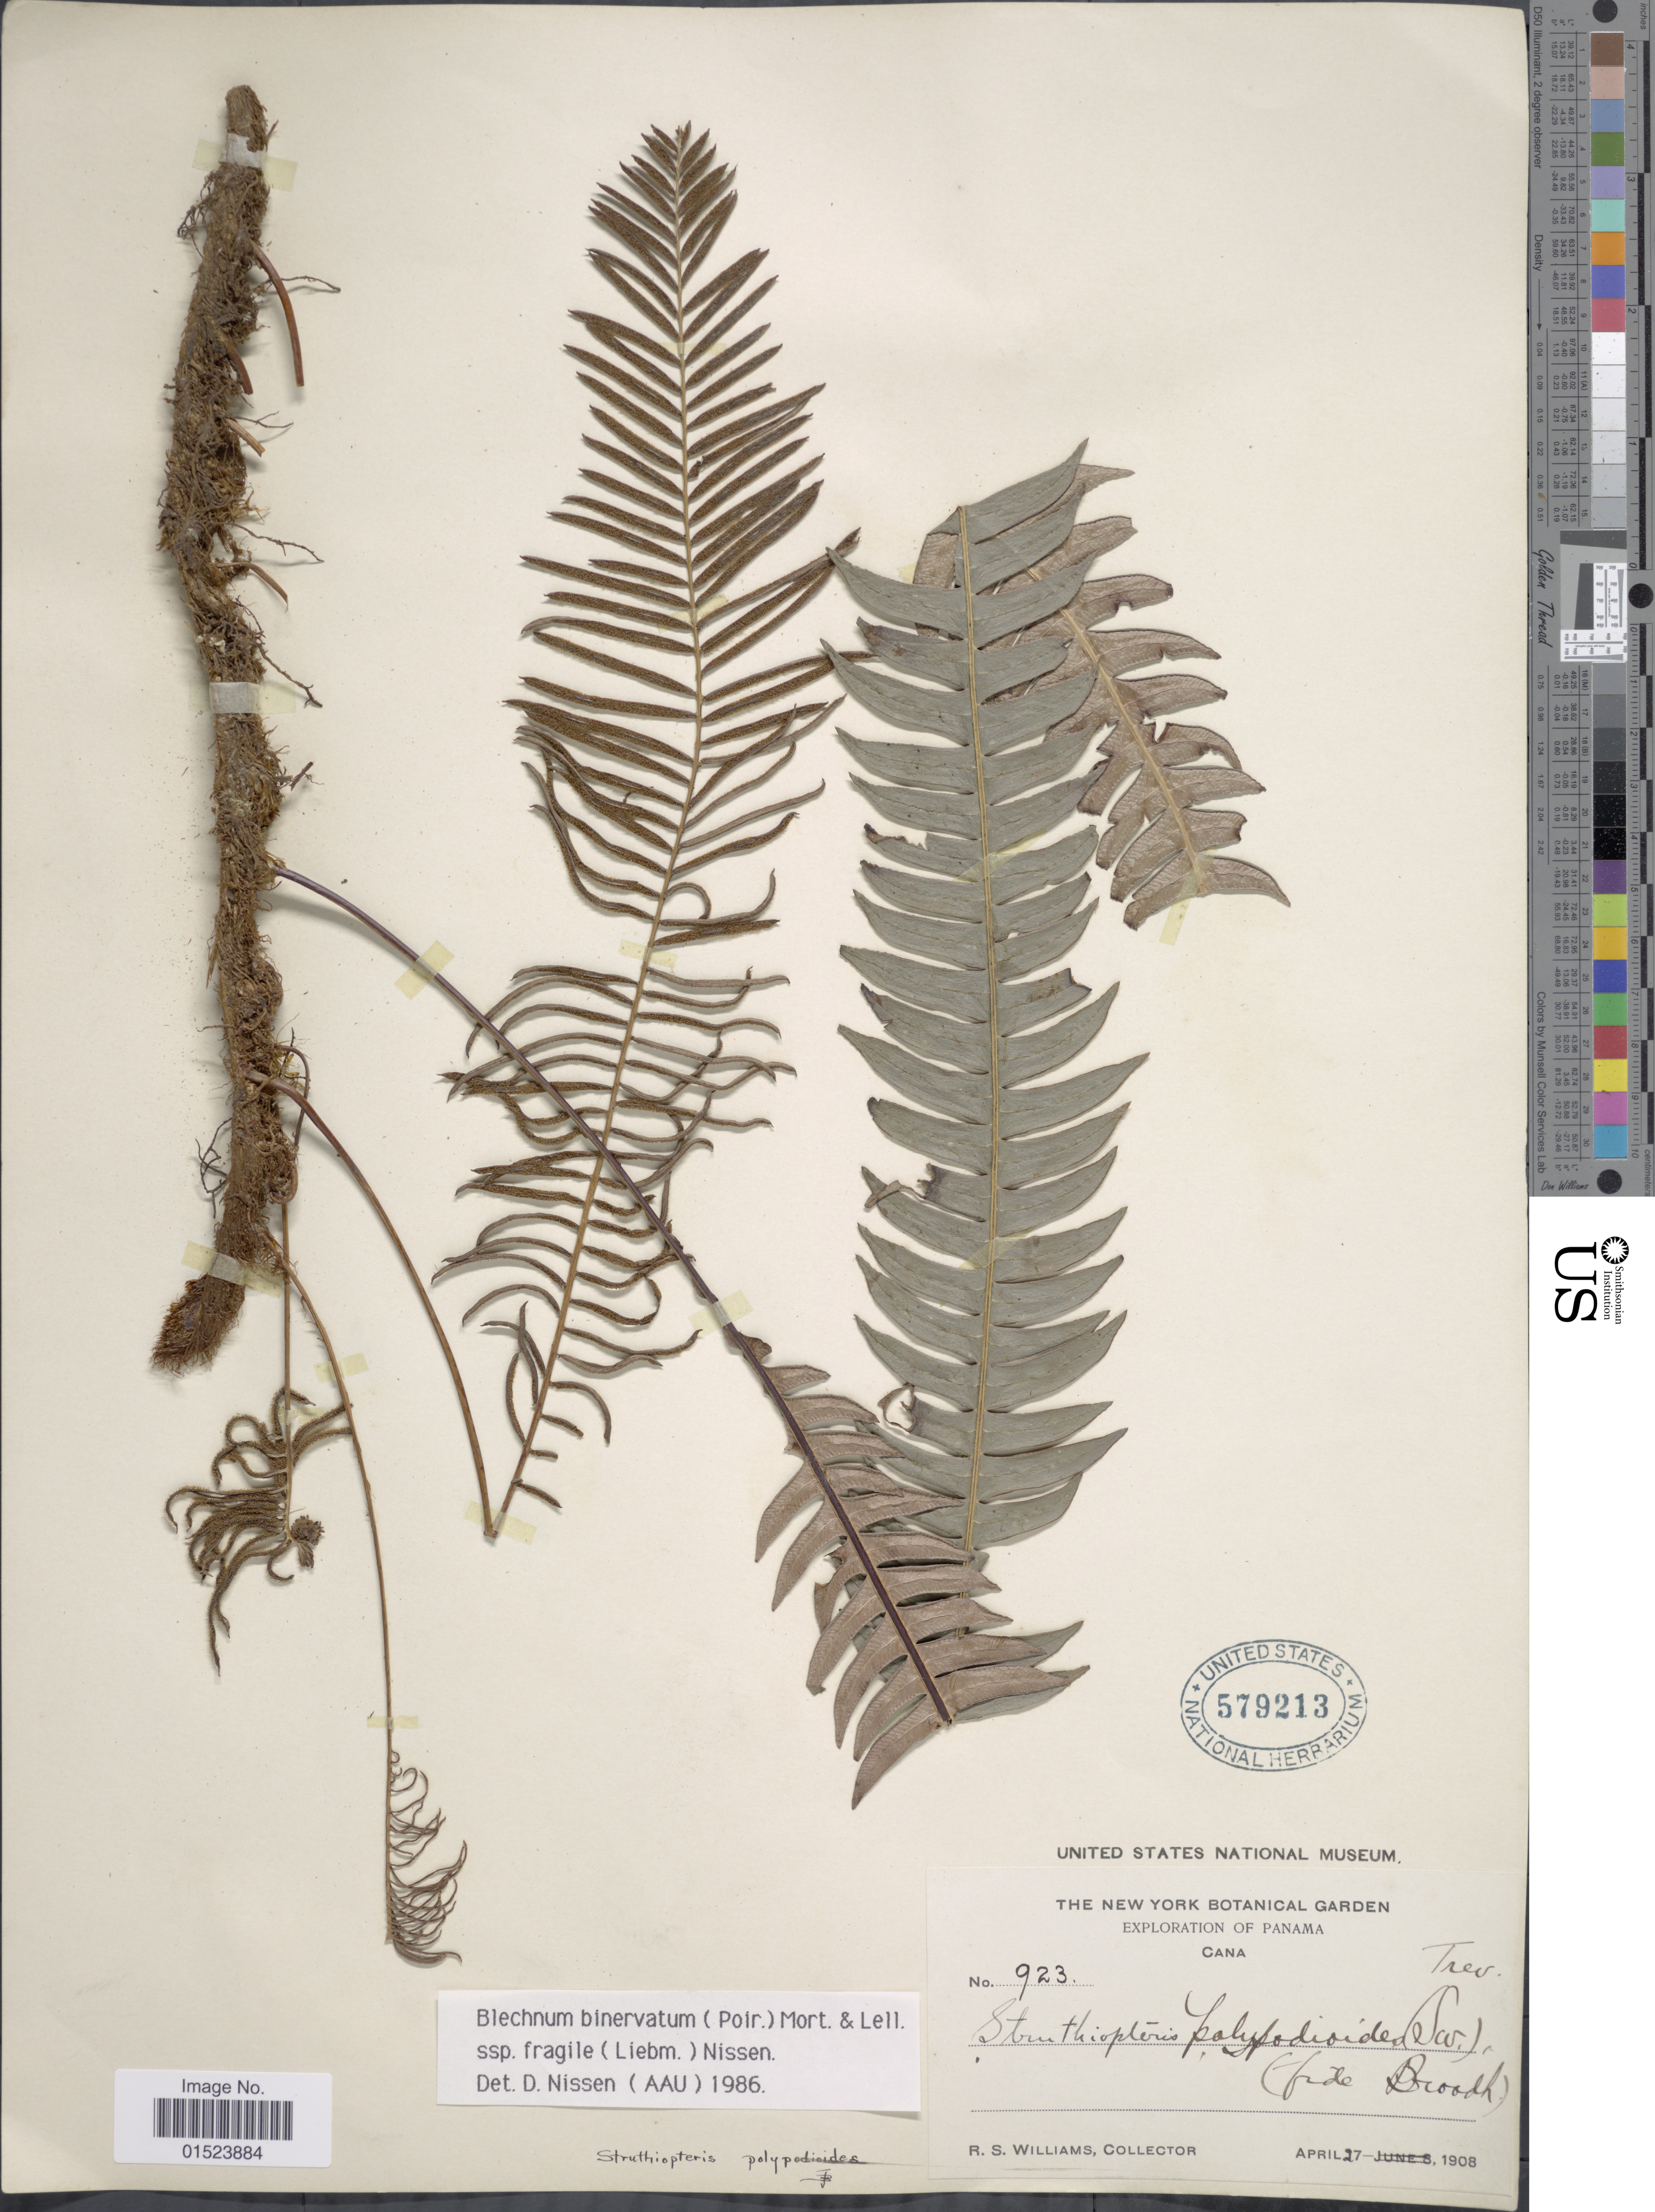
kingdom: Plantae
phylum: Tracheophyta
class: Polypodiopsida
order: Polypodiales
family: Blechnaceae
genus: Blechnum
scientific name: Blechnum fragile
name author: (Liebm.) C.V. Morton & Lellinger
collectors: R. S. Williams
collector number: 923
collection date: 1908-04-27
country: Panama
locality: Cana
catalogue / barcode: US 579213